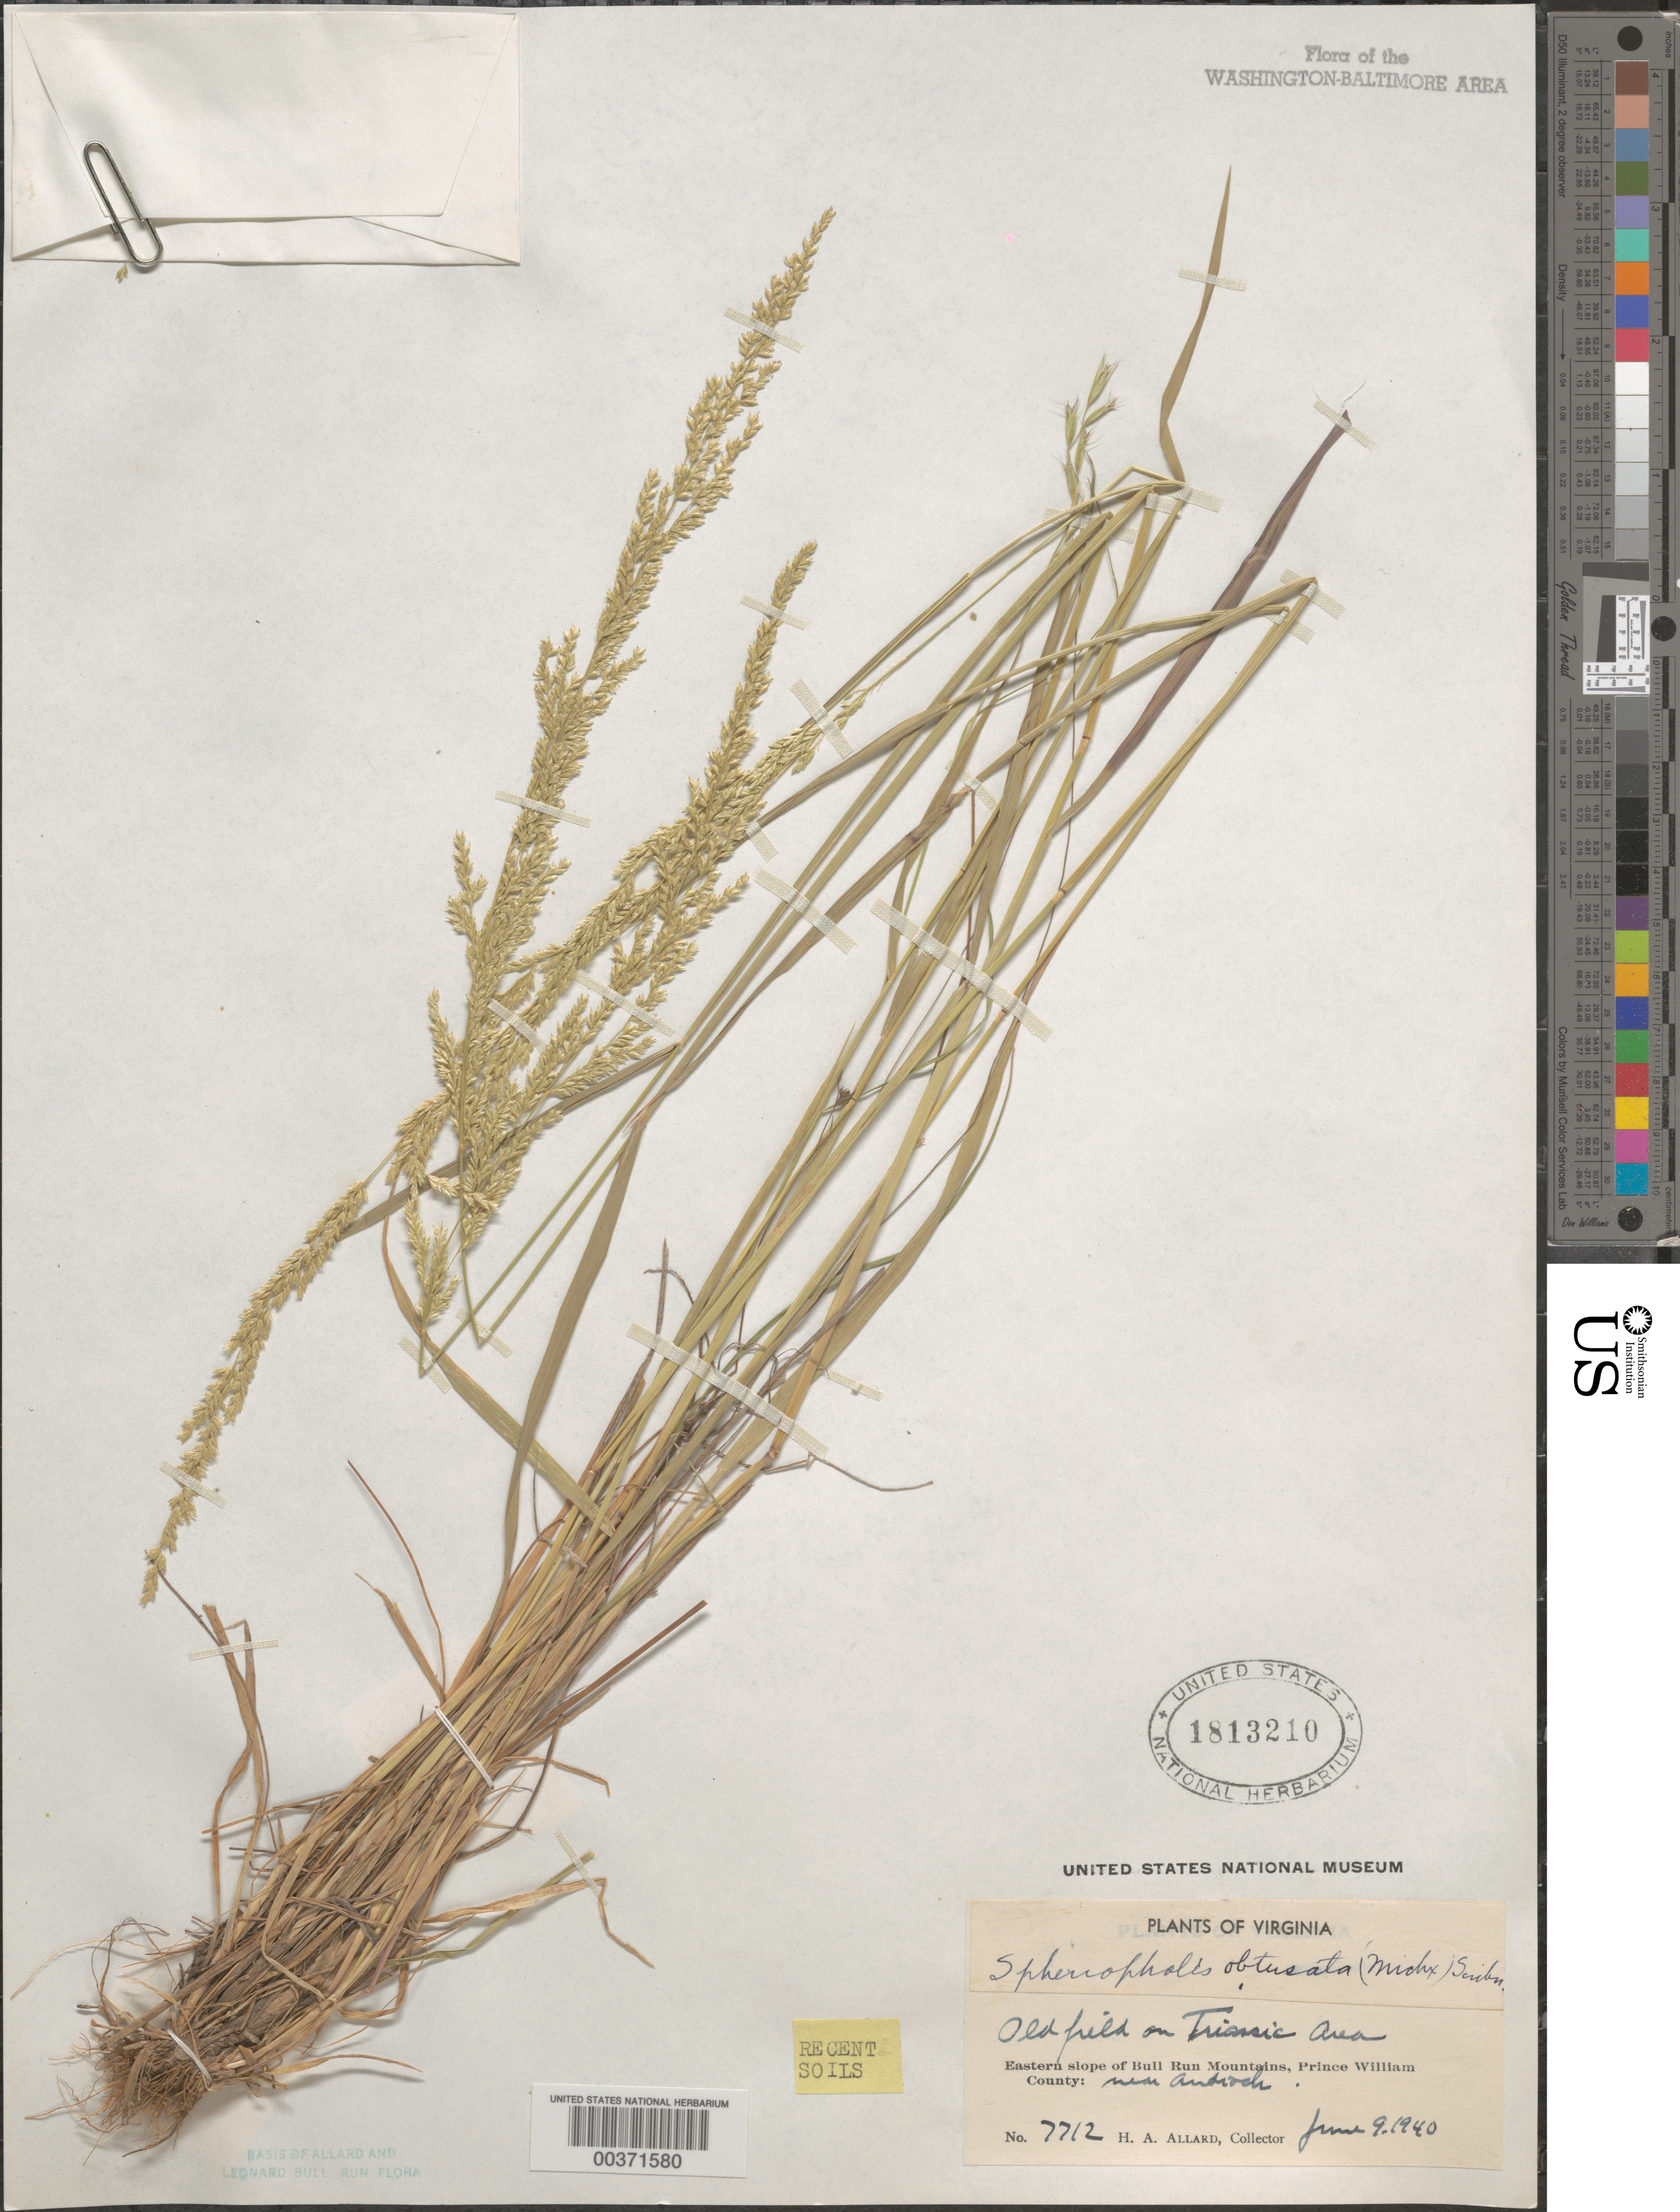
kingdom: Plantae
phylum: Tracheophyta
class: Liliopsida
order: Poales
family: Poaceae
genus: Sphenopholis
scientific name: Sphenopholis obtusata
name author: (Michx.) Scribn.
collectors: H. A. Allard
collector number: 7712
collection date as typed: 09 Jun 1940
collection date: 1940-06-09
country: United States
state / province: Virginia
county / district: Prince William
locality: Antioch vicinity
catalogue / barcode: US 1813210